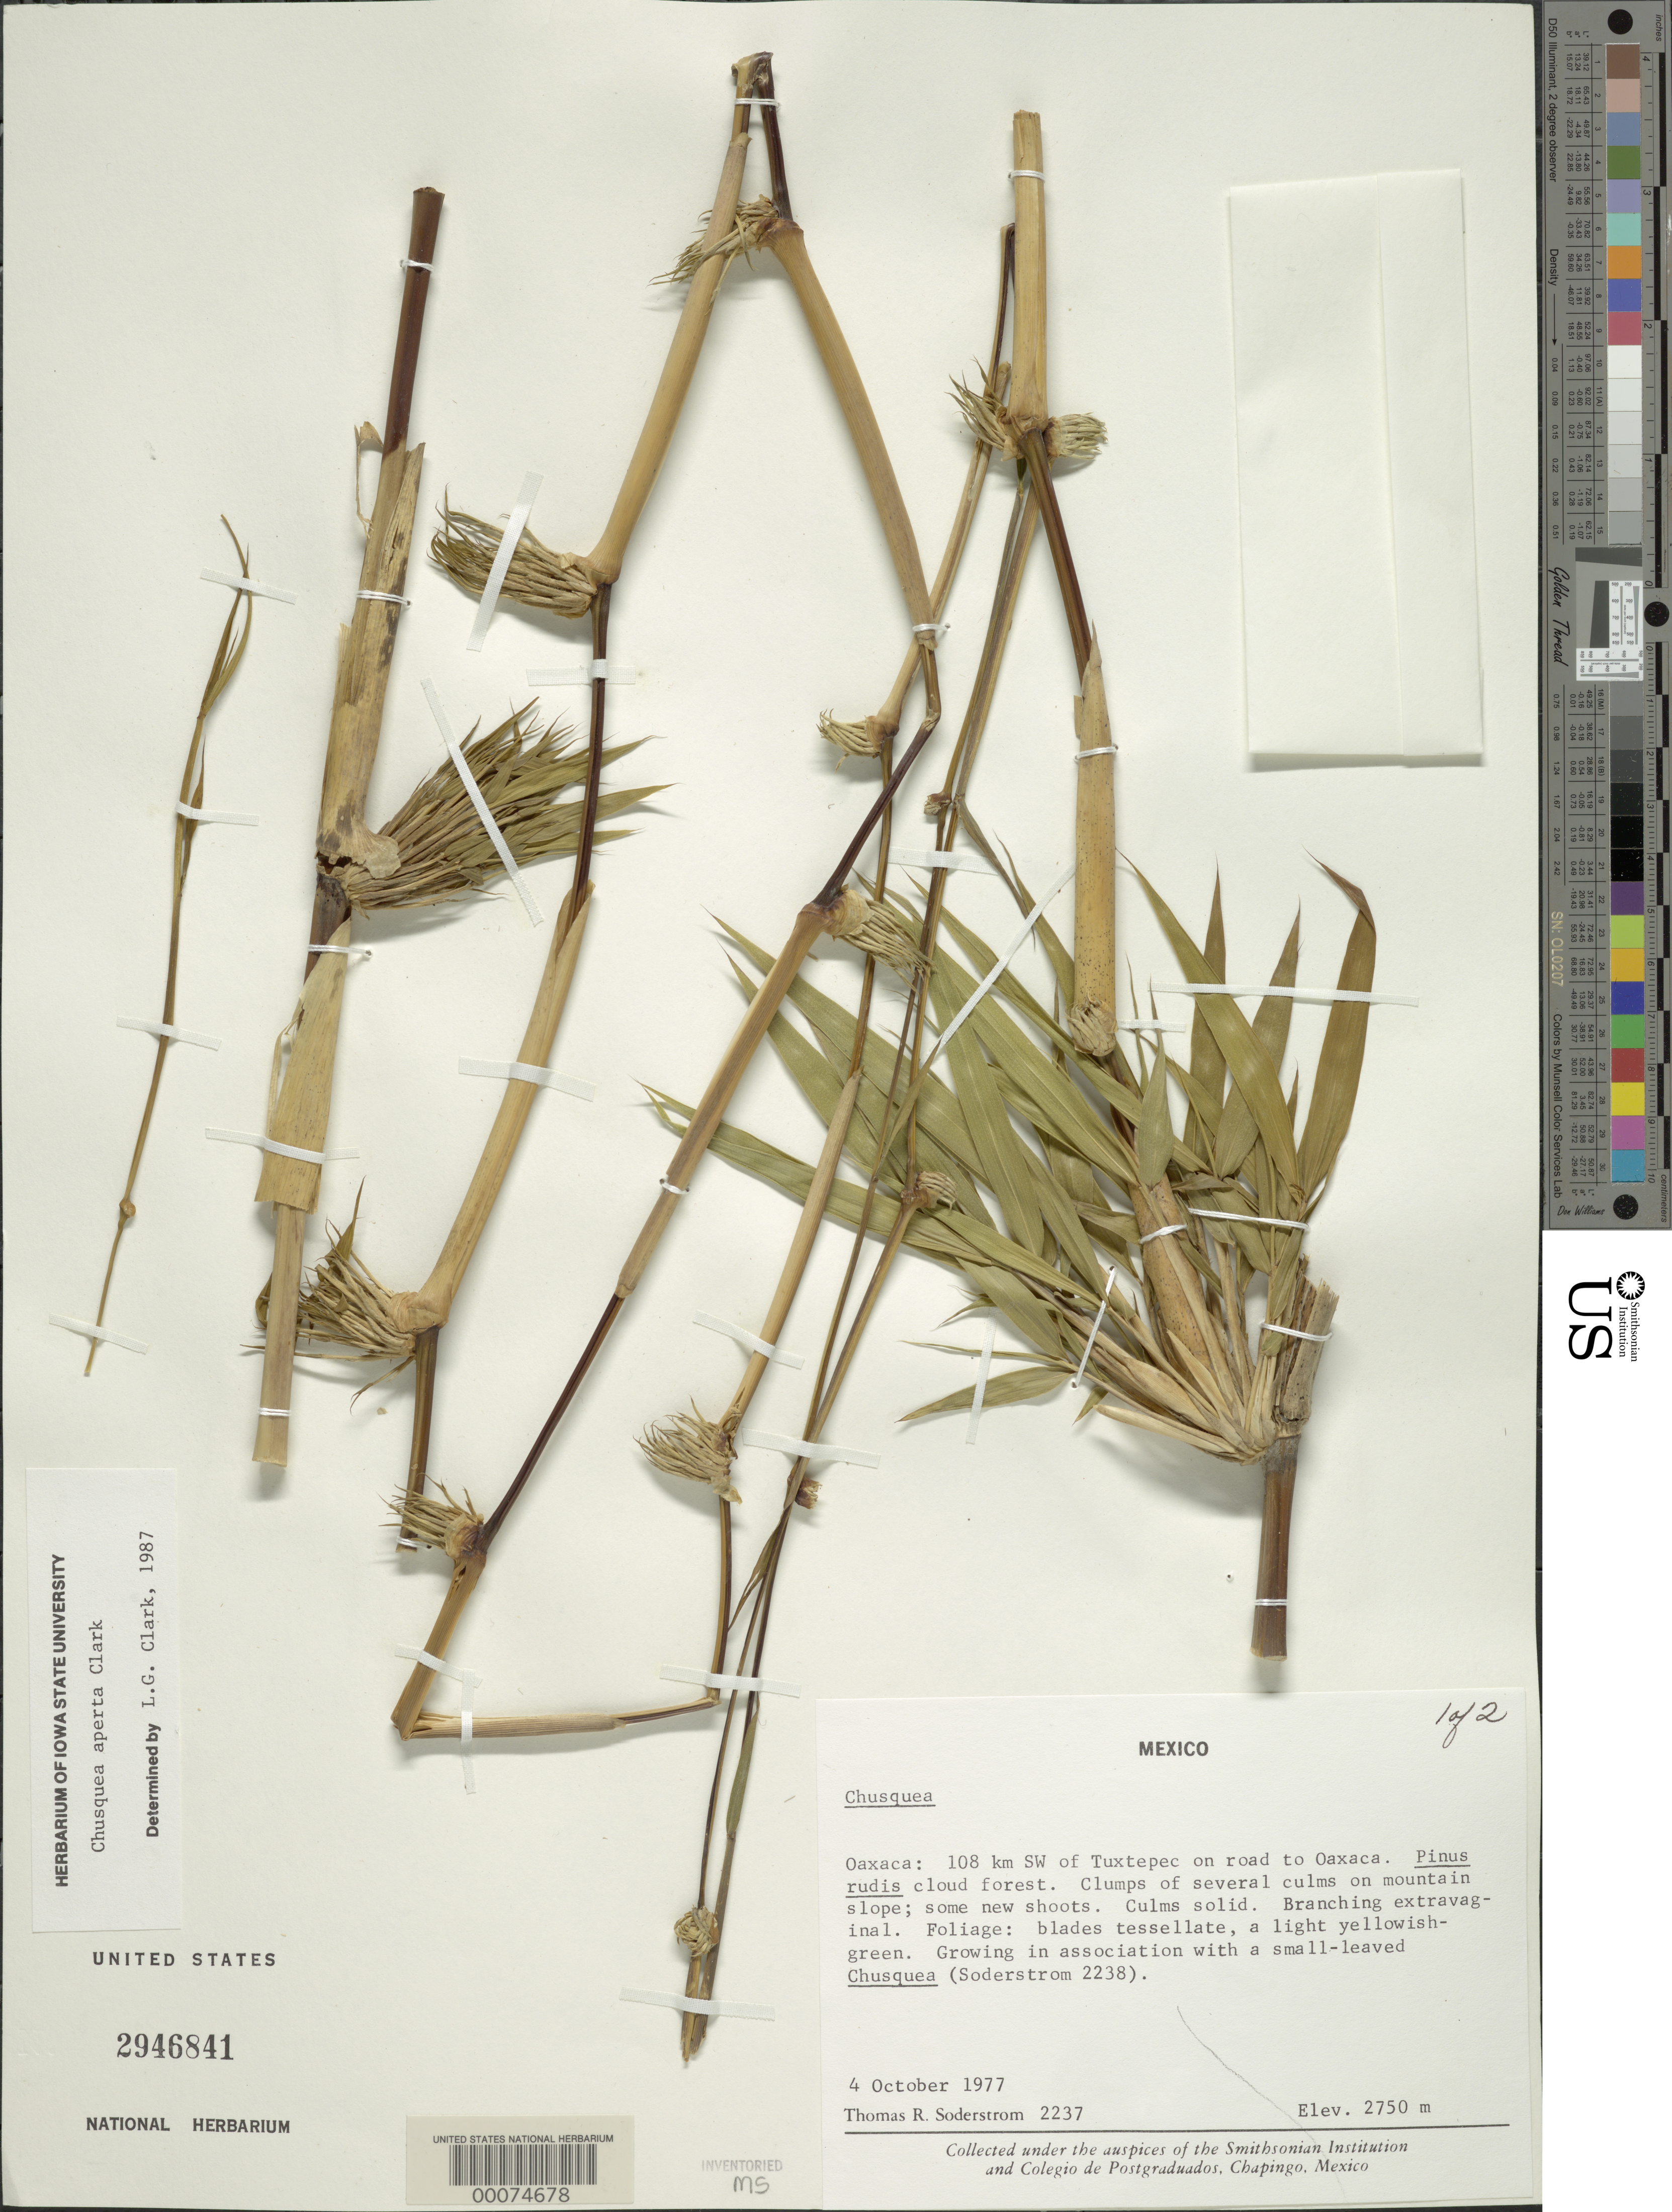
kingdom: Plantae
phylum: Tracheophyta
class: Liliopsida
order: Poales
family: Poaceae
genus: Chusquea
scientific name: Chusquea aperta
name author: L.G. Clark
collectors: T. R. Soderstrom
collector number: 2237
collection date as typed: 04 Oct 1977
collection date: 1977-10-04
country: Mexico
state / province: Oaxaca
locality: Tuxtepec, Oaxaca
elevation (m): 2750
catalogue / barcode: US 2946841